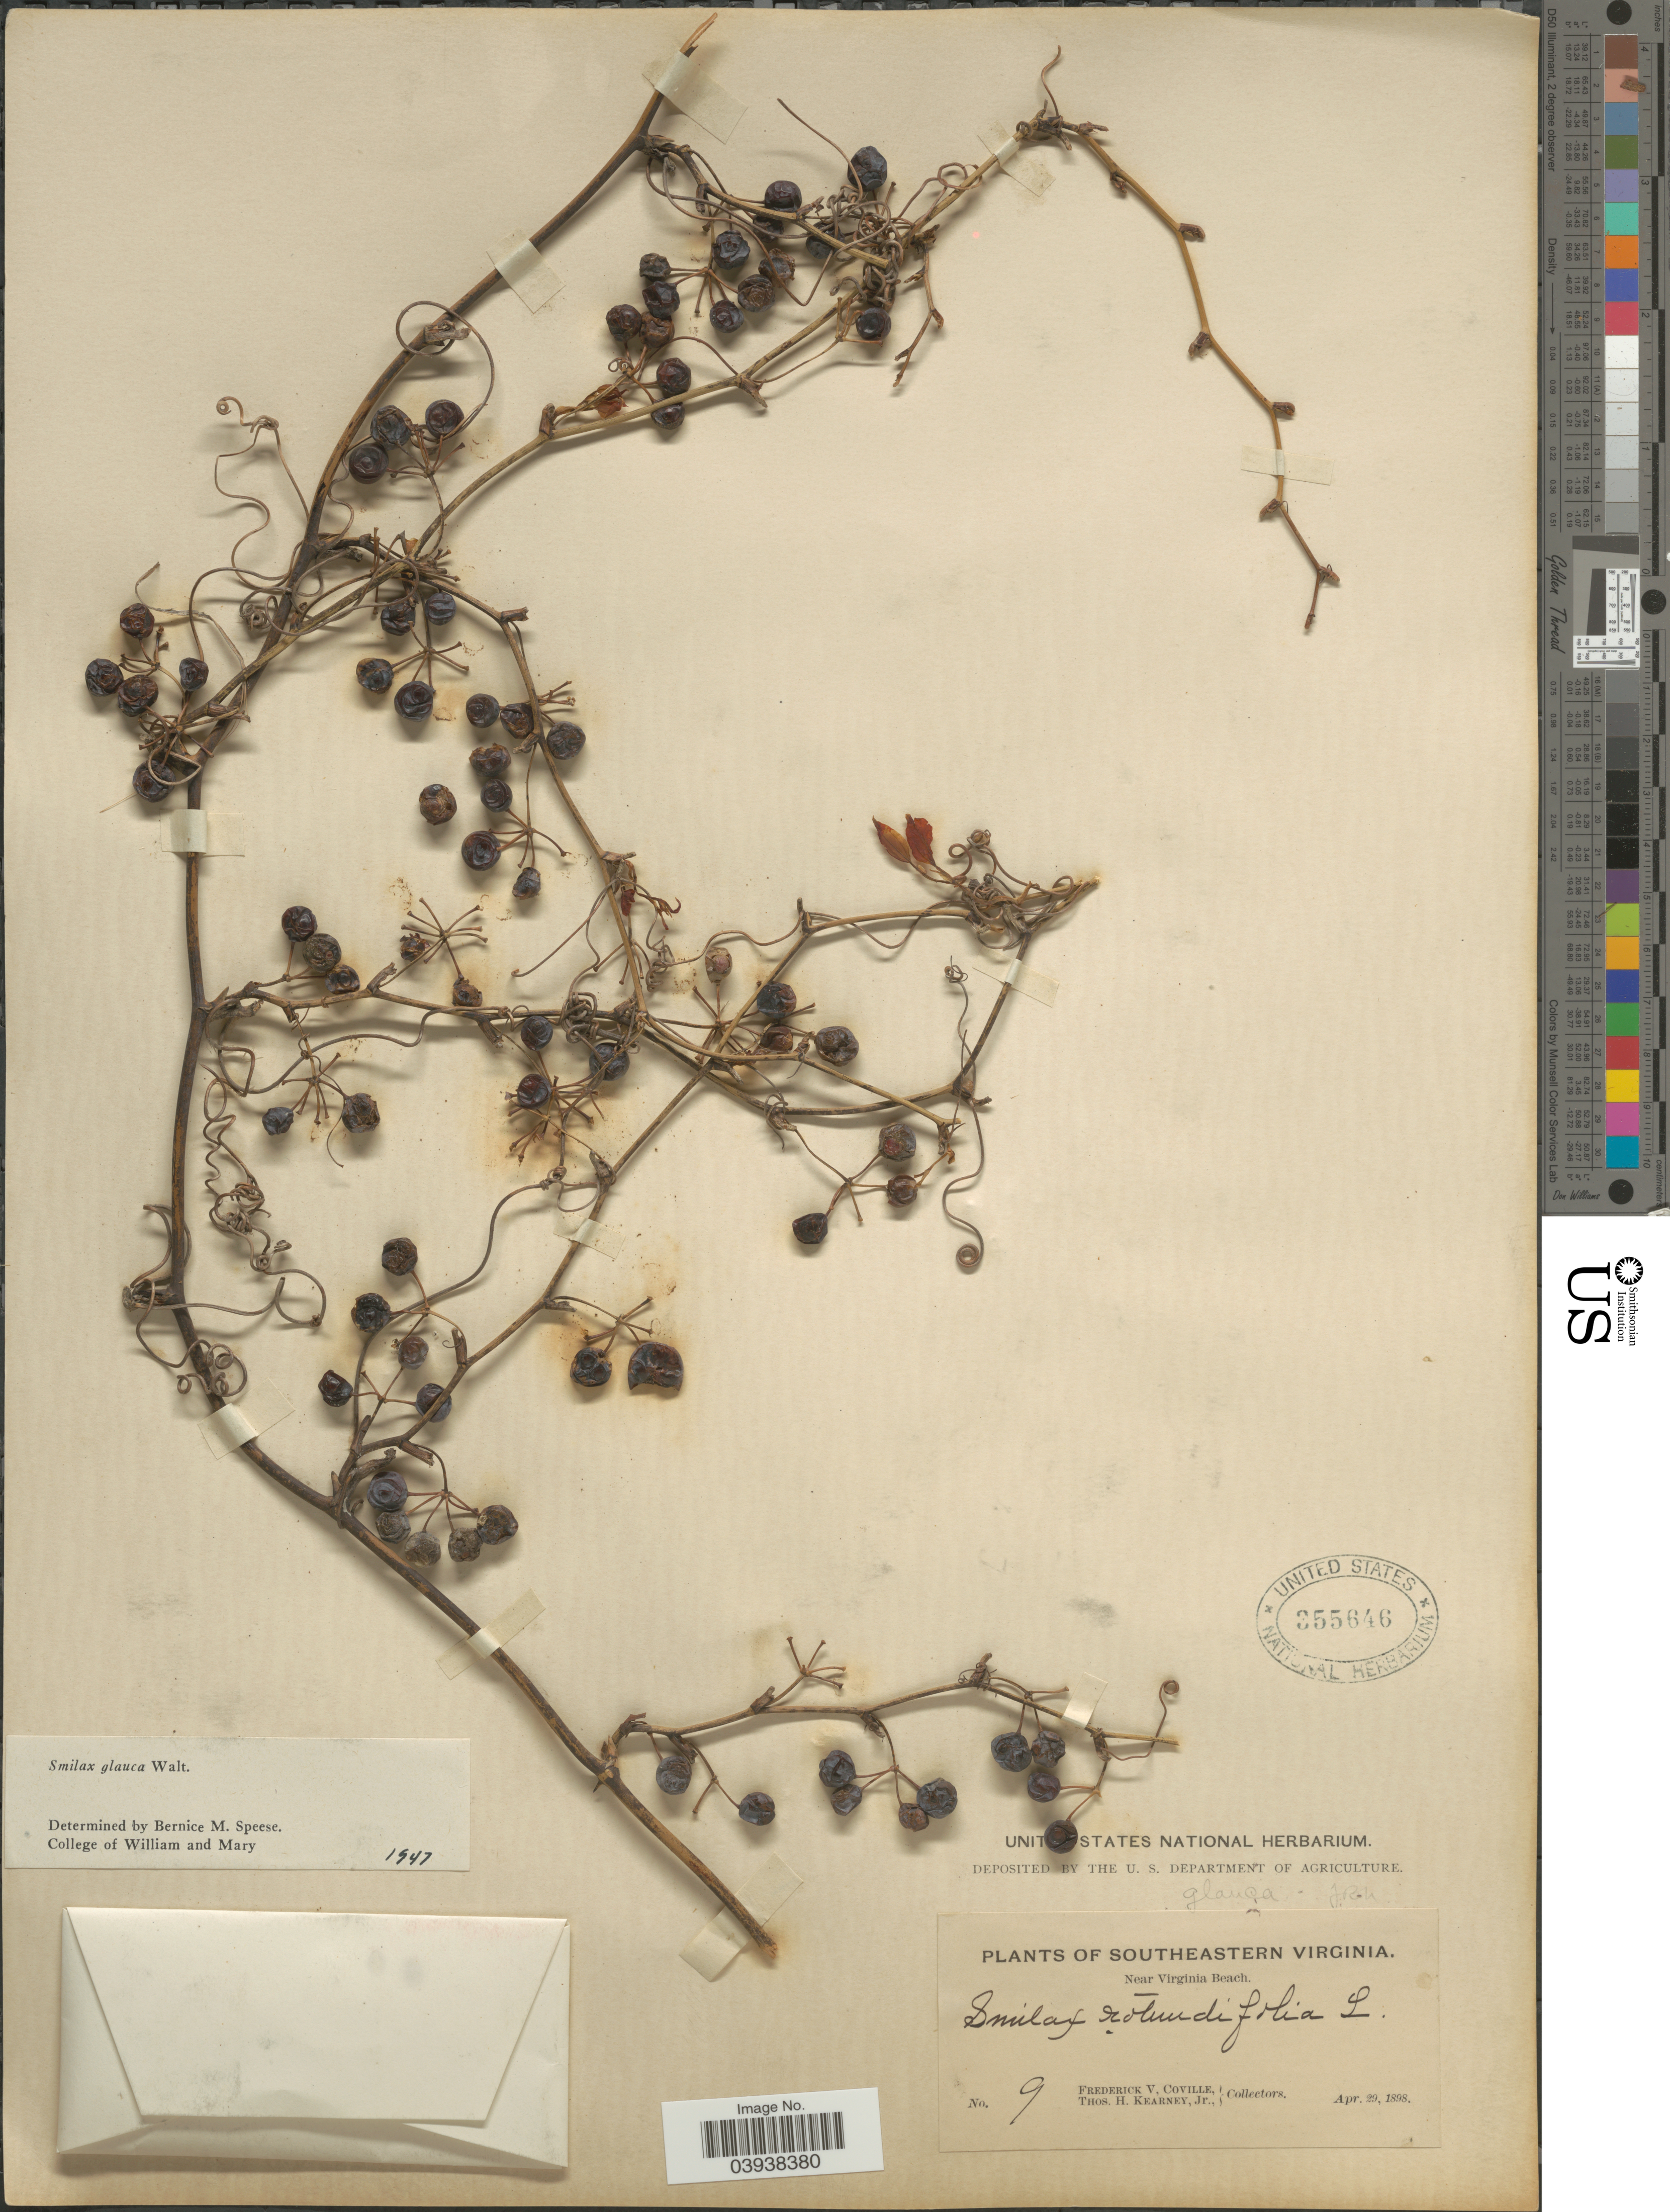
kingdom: Plantae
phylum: Tracheophyta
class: Liliopsida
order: Liliales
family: Smilacaceae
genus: Smilax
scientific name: Smilax glauca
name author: Walter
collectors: F. V. Coville & T. H. Kearney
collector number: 9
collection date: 1898-04-29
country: United States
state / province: Virginia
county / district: City of Virginia Beach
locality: Southeastern Virginia. Near Virginia Beach.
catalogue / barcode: US 355646